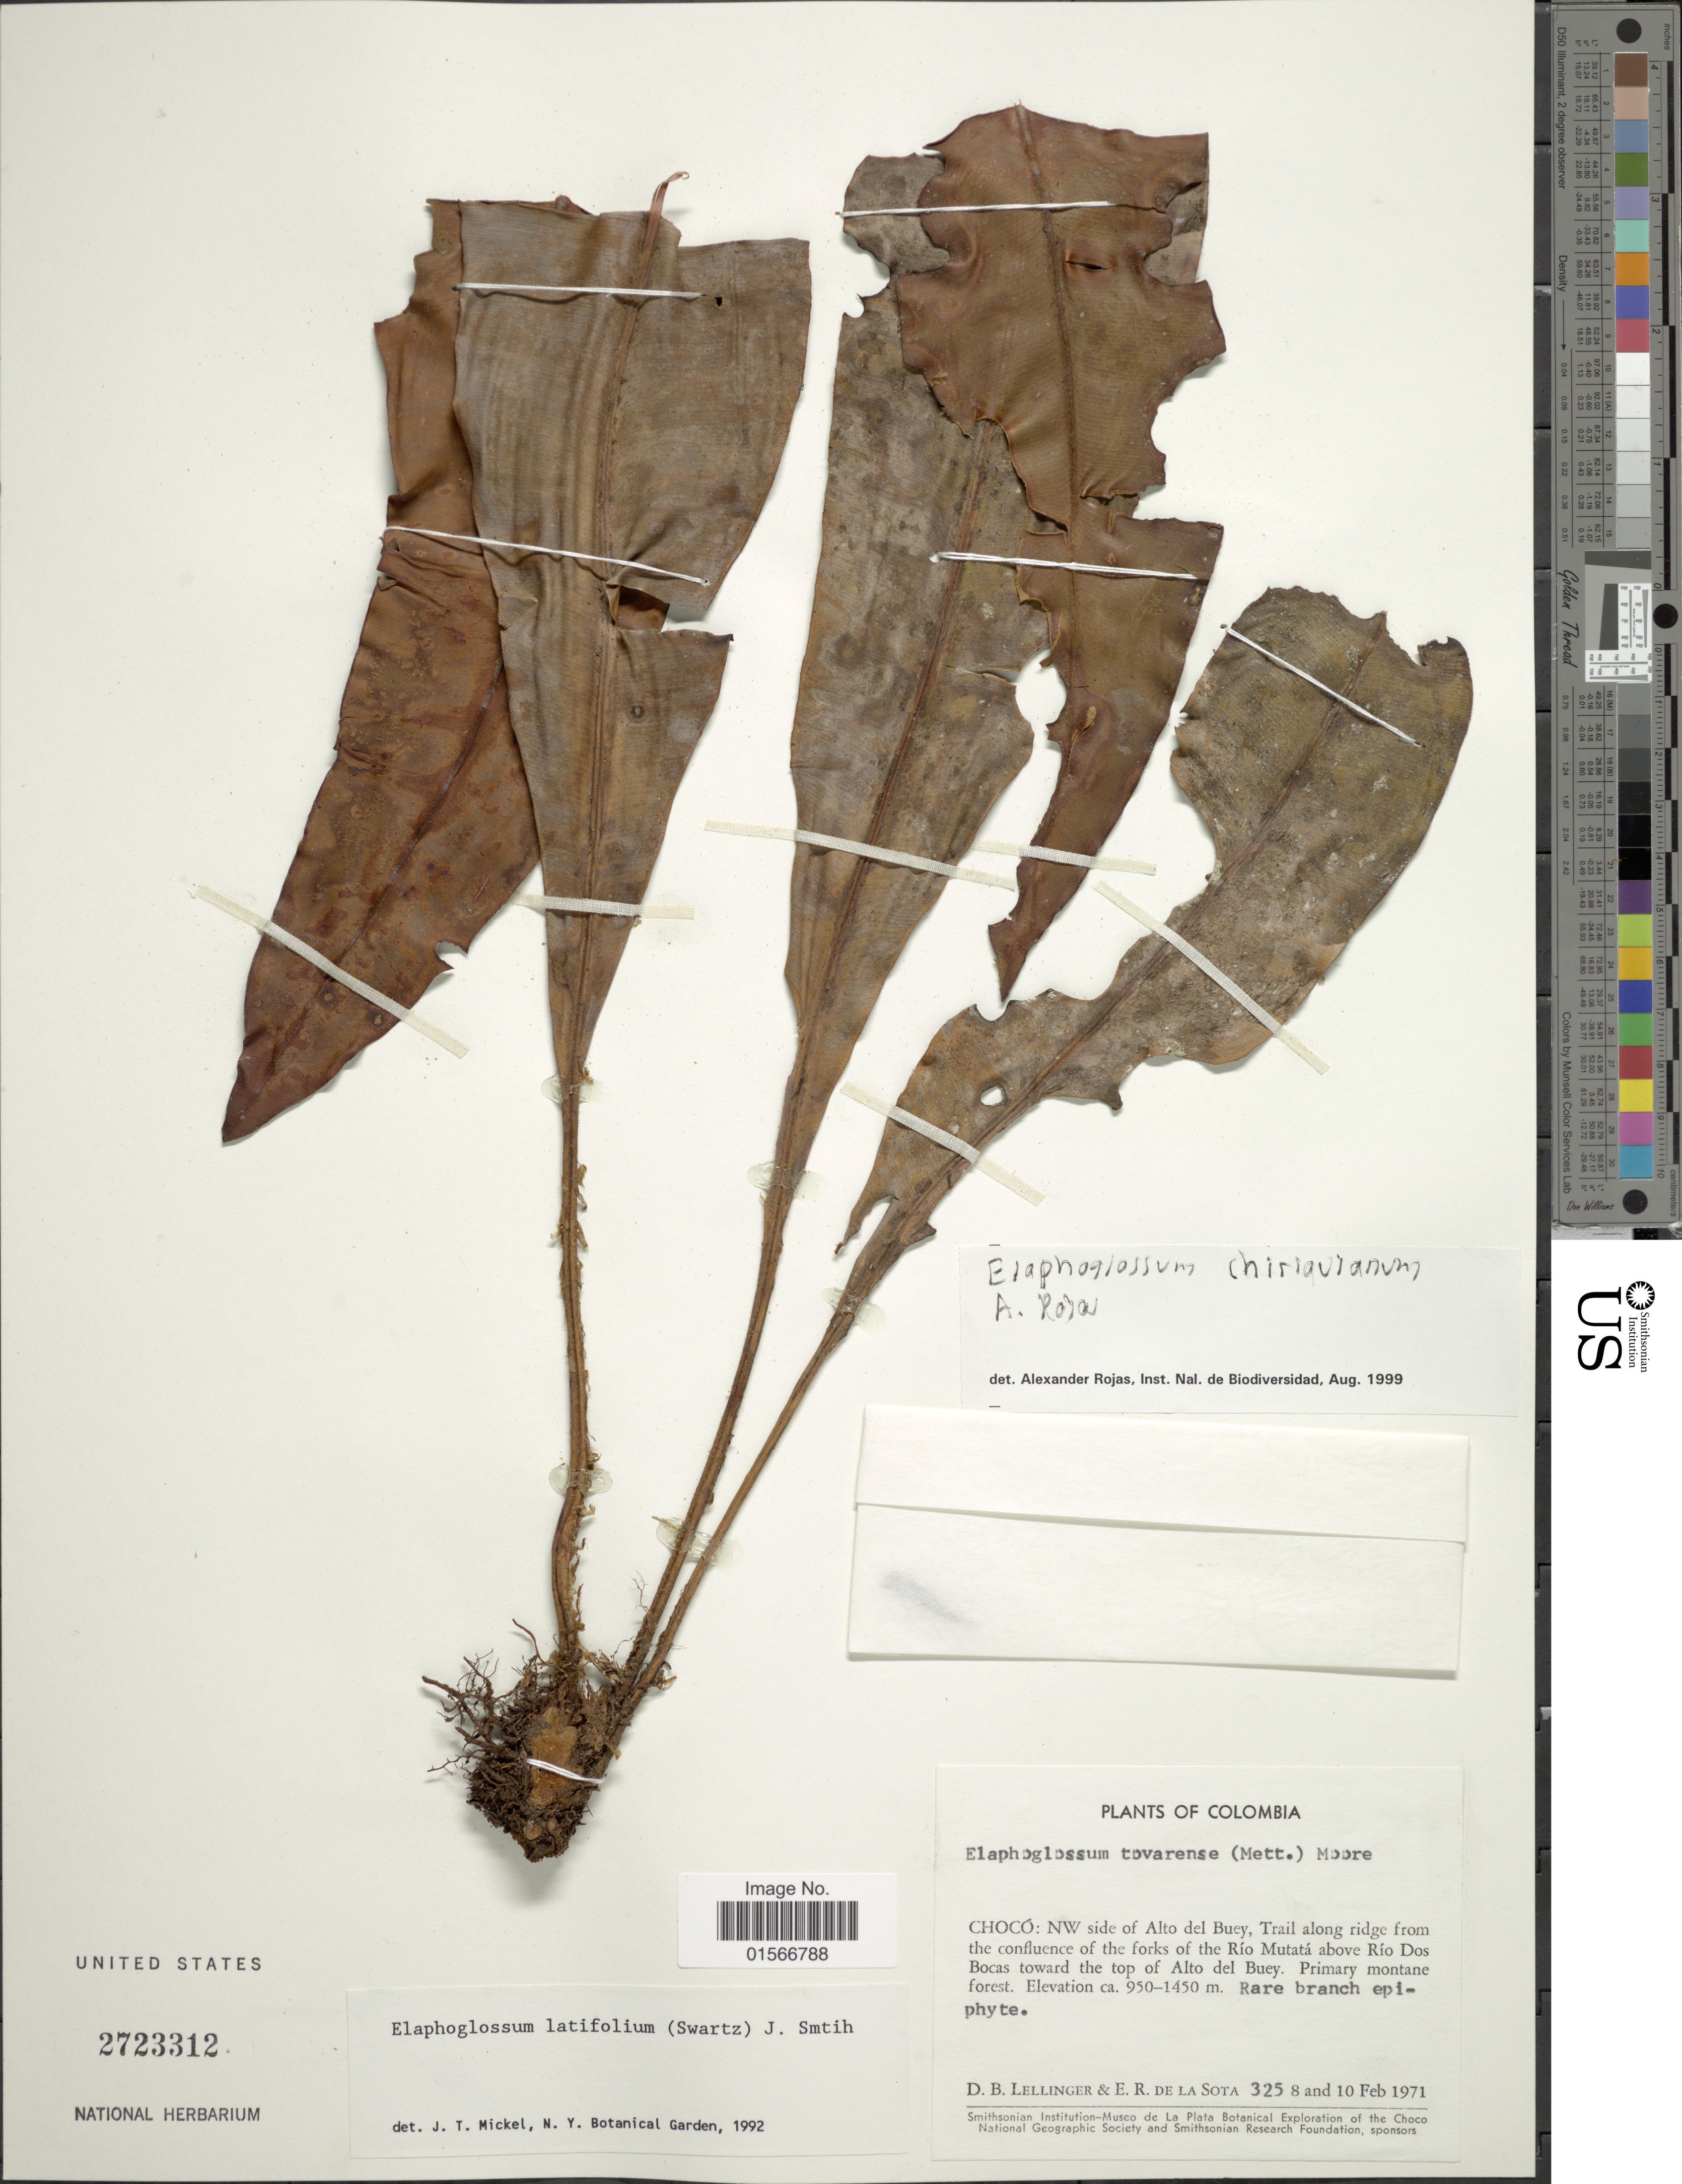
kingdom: Plantae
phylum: Tracheophyta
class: Polypodiopsida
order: Polypodiales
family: Dryopteridaceae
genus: Elaphoglossum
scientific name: Elaphoglossum latifolium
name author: (Sw.) J. Sm.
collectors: D. B. Lellinger & E. R. de la Sota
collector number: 325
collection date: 1971-02-08/1971-02-10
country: Colombia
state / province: Chocó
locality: NW side of Alto del Buey, TRail along ridge from the confluence of the forks of the Río Mutatá above Río Dos Bocas toward the top of Alto Buey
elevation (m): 950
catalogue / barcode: US 2723312